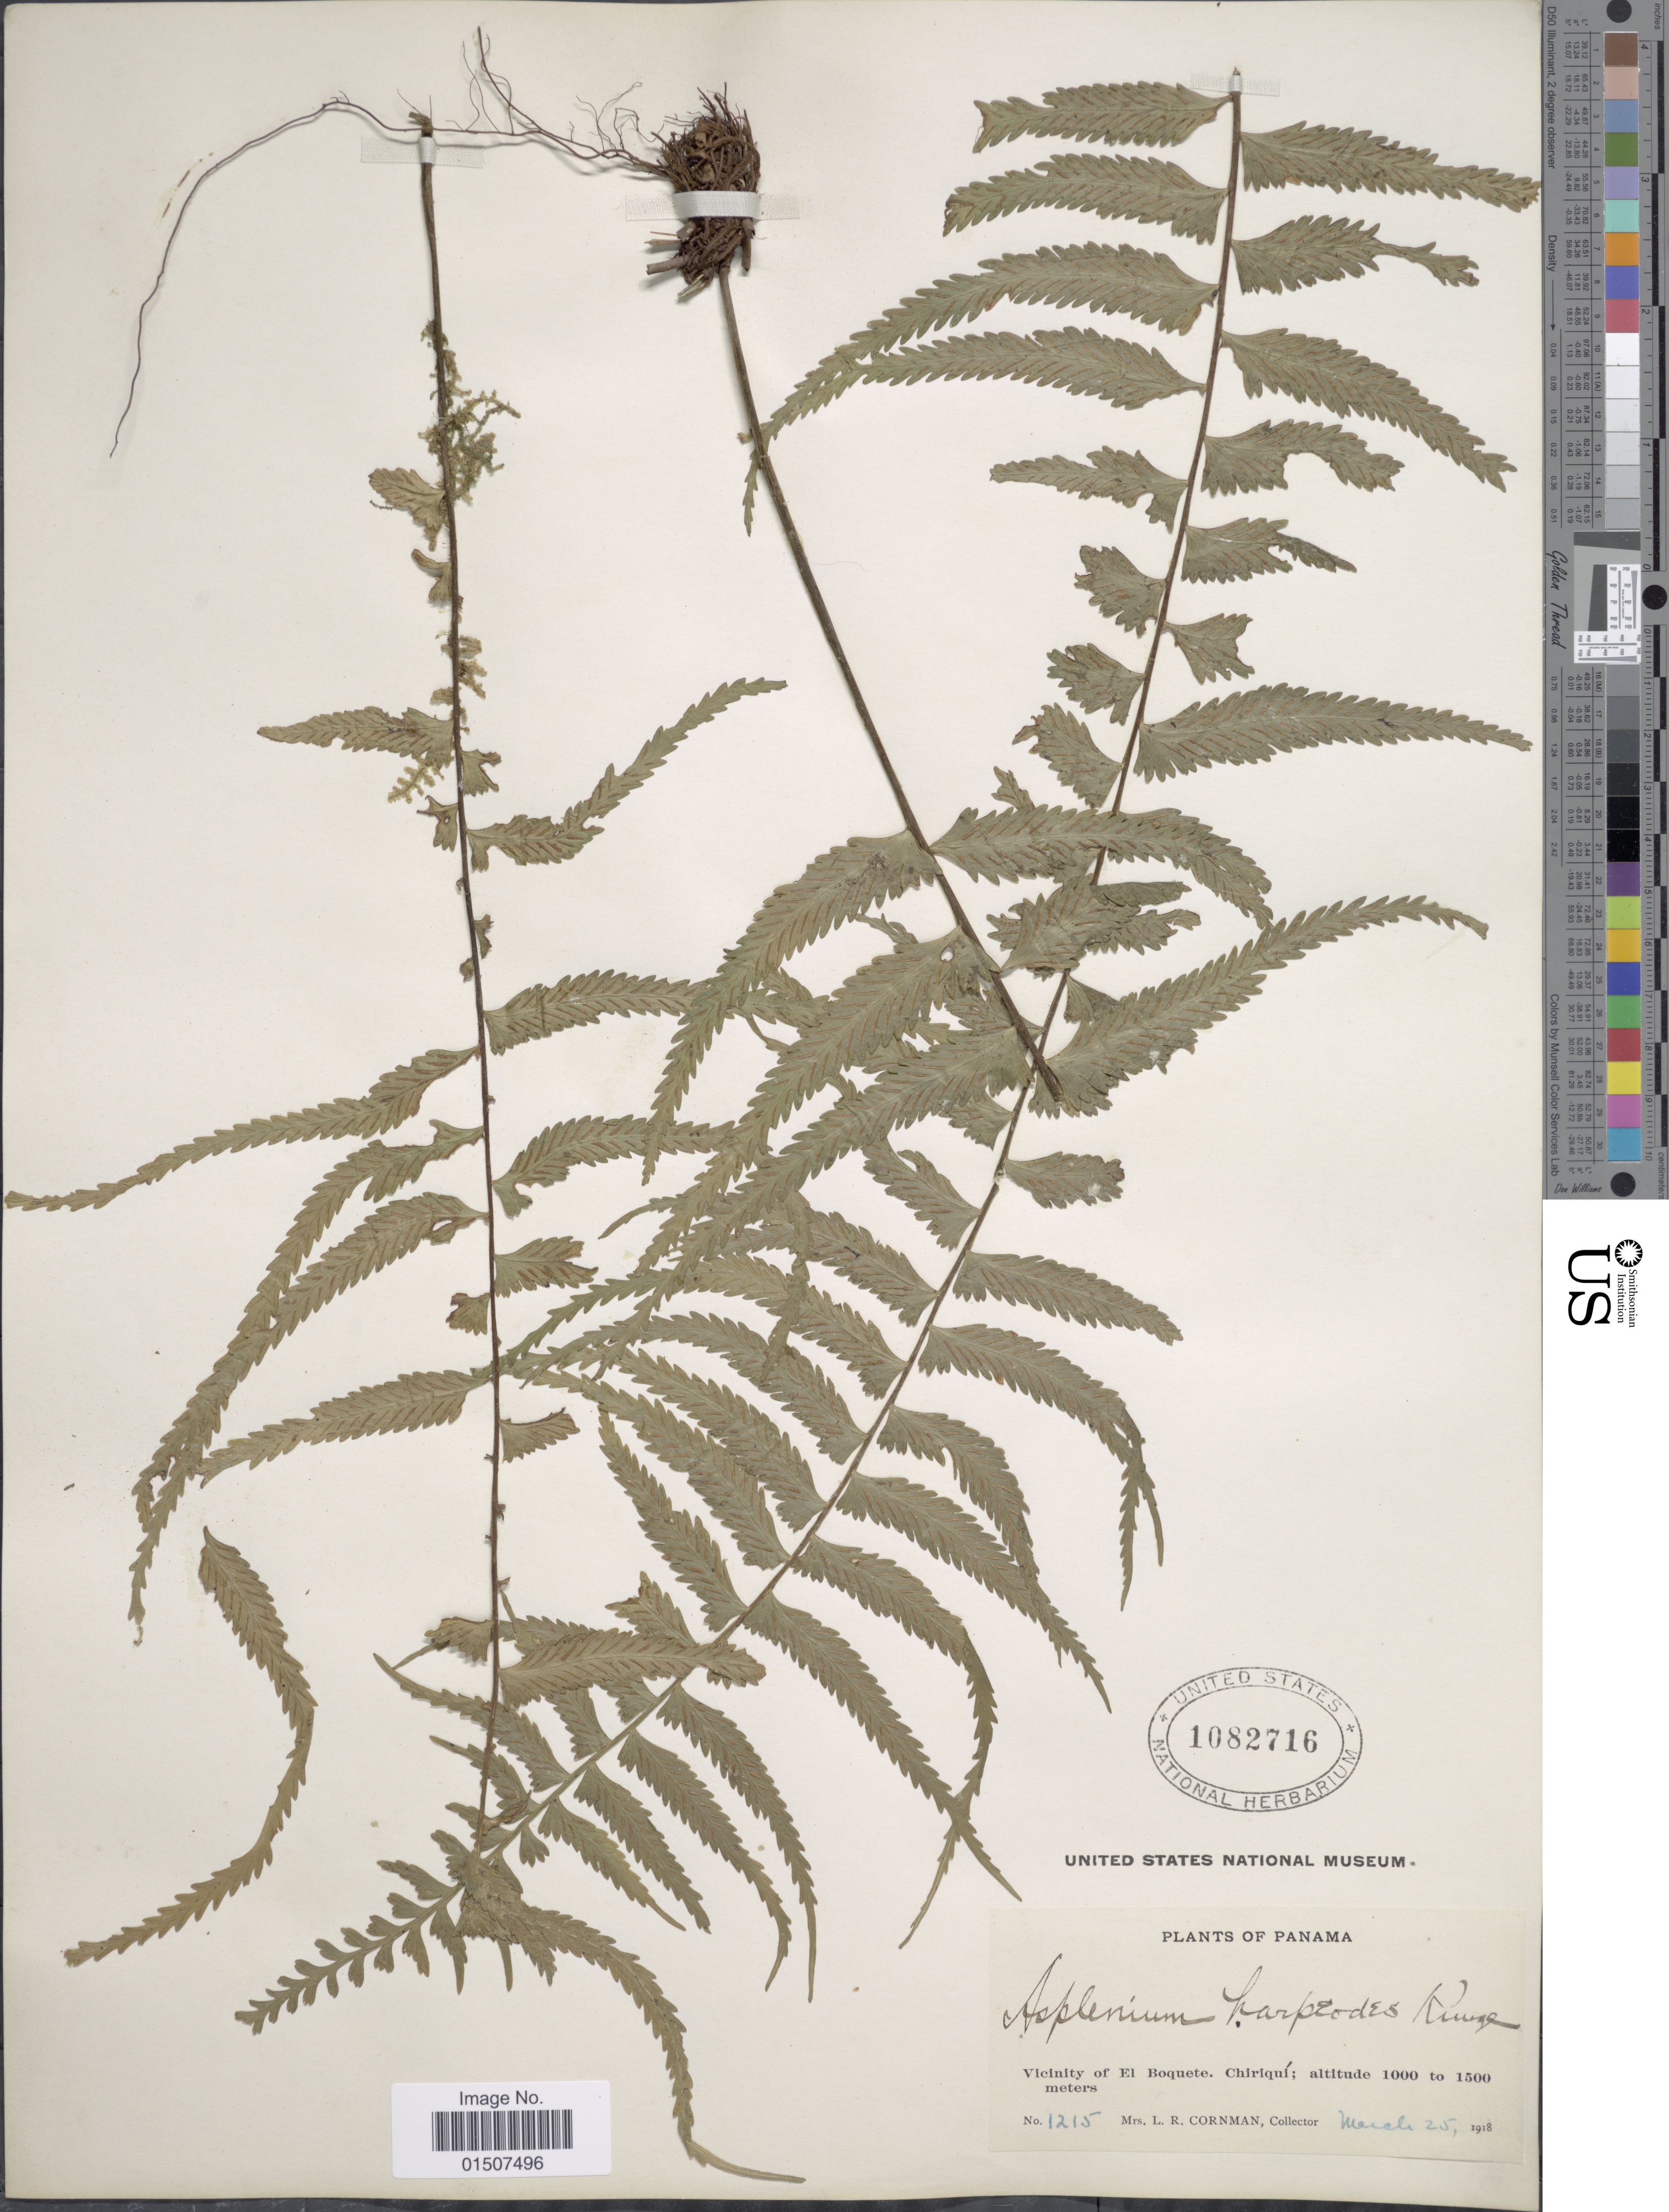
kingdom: Plantae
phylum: Tracheophyta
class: Polypodiopsida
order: Polypodiales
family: Aspleniaceae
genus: Asplenium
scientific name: Asplenium pululahuae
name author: Sodiro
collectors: L. Cornman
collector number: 1215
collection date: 1918-03-25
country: Panama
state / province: Chiriqui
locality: Vicinity of El Boquete. Chiriqui.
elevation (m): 1000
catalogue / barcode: US 1082716